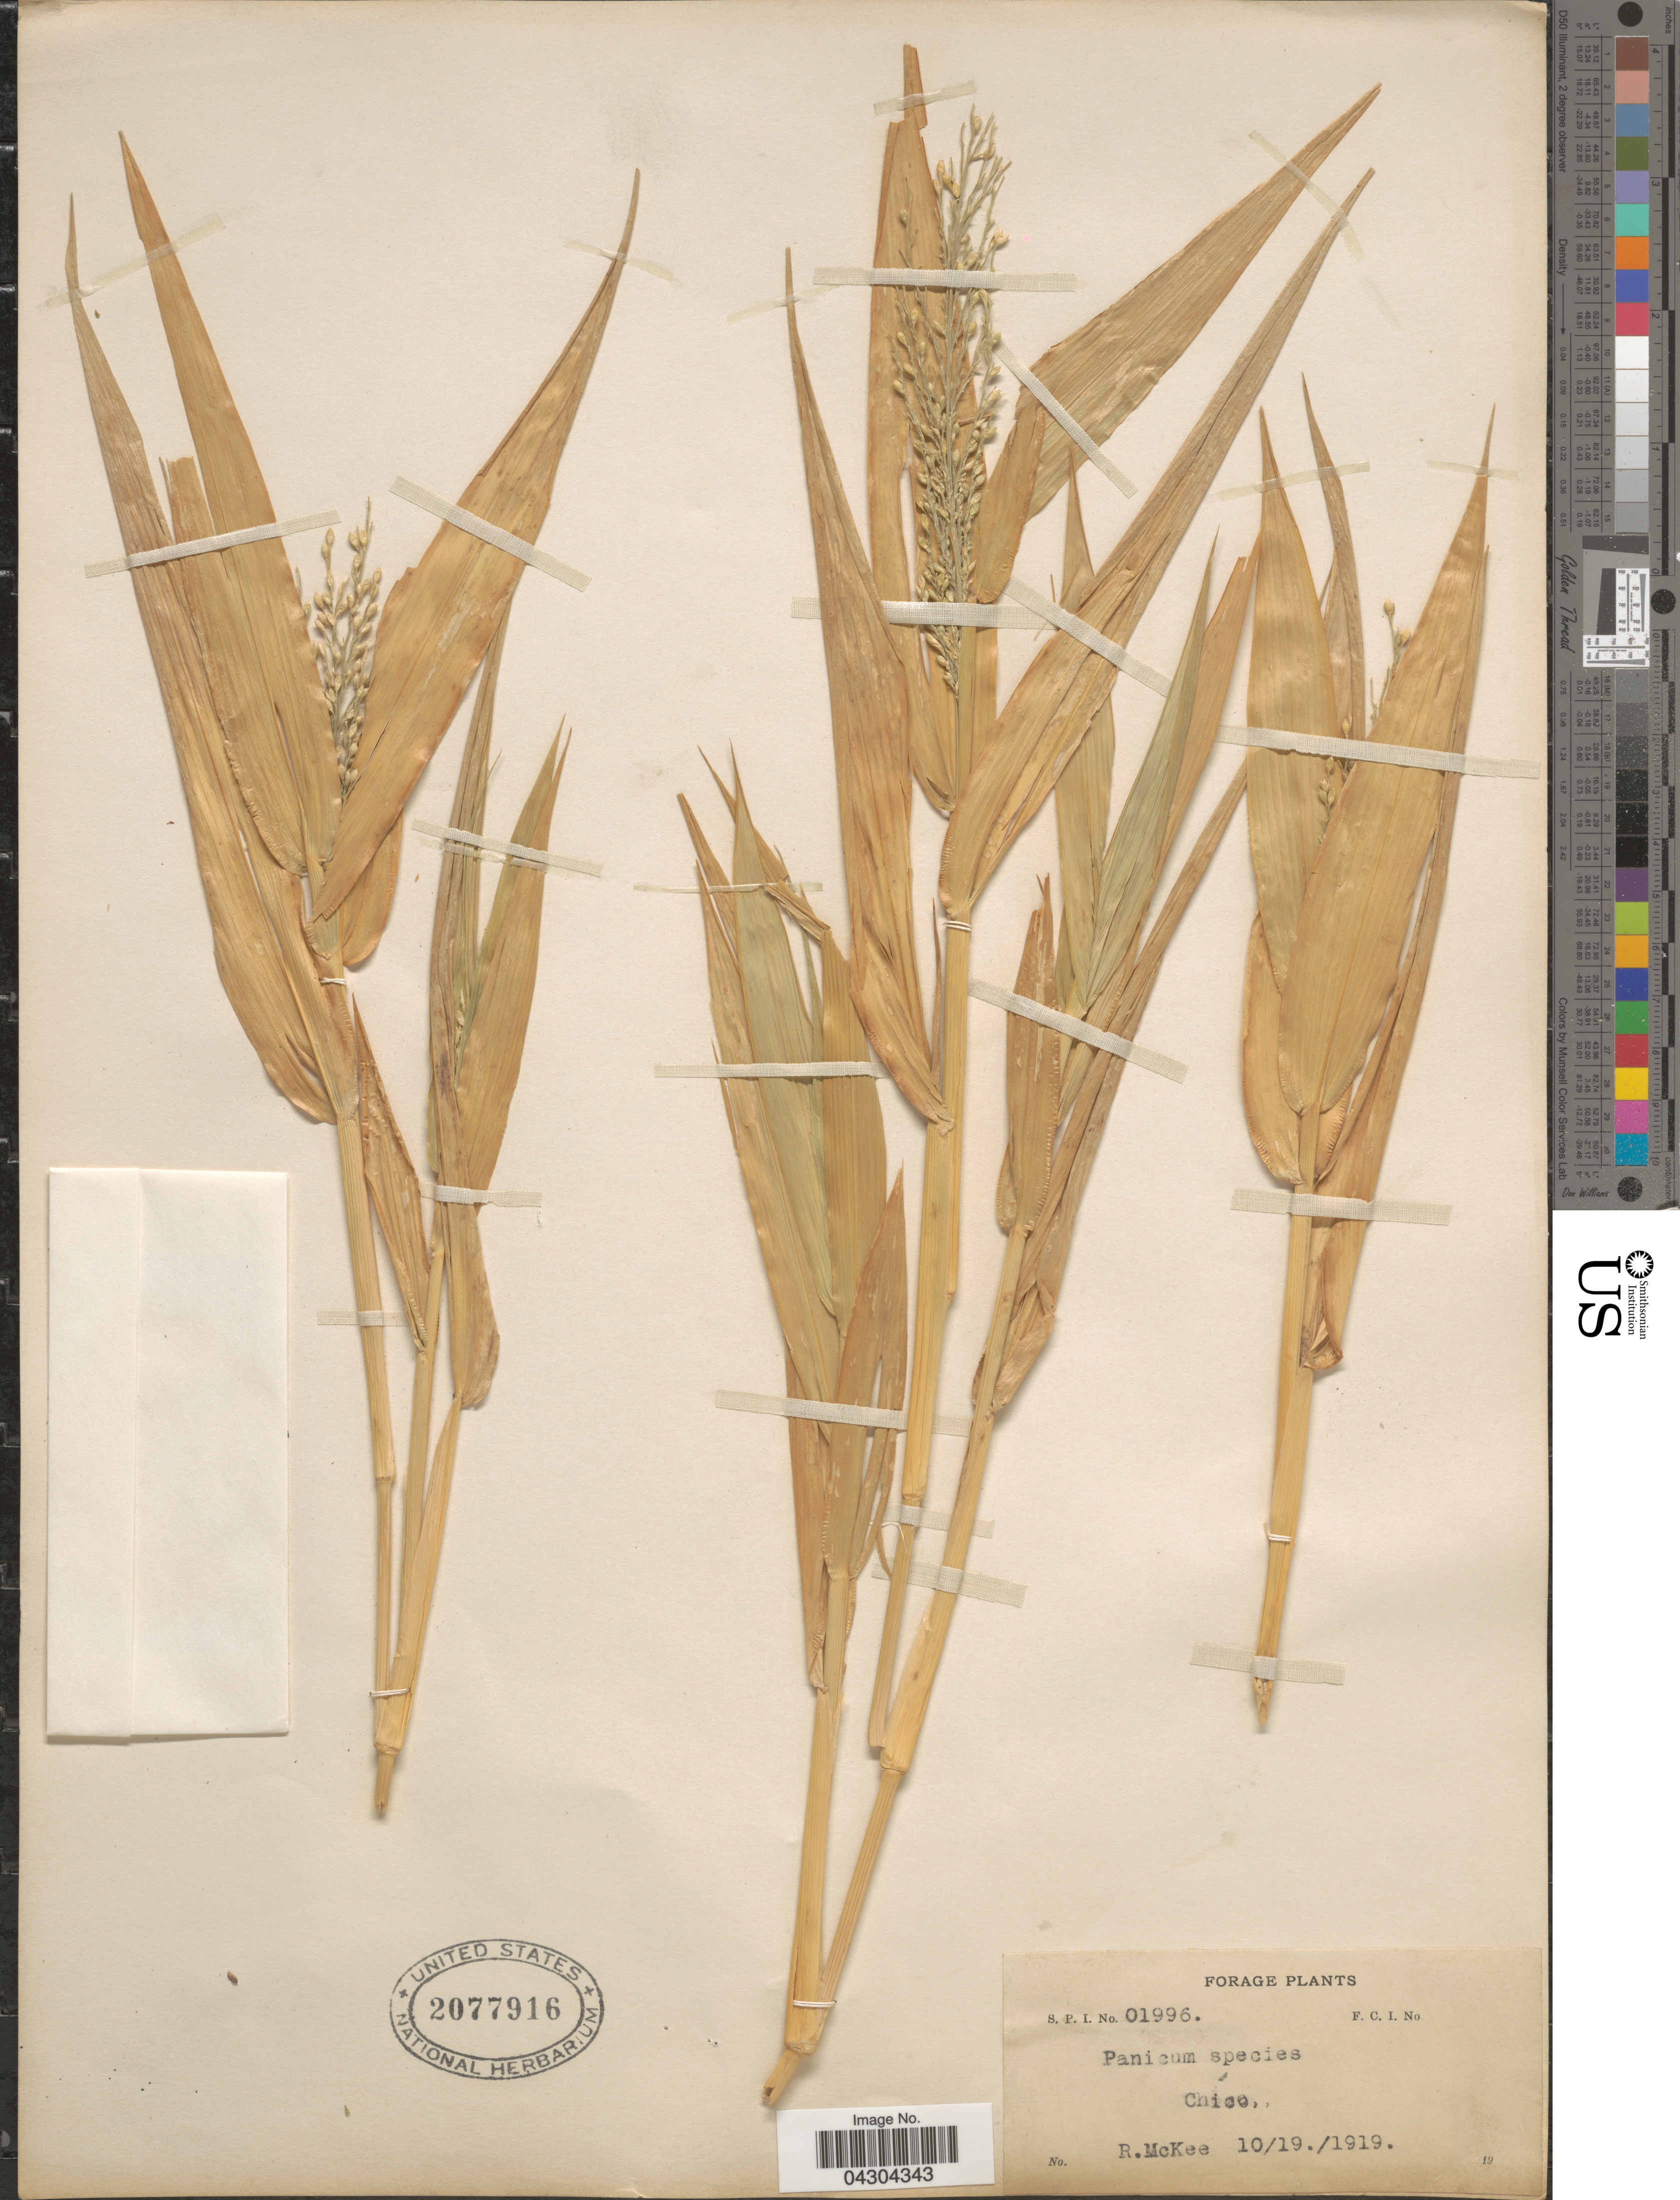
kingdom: Plantae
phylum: Tracheophyta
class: Liliopsida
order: Poales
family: Poaceae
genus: Panicum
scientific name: Panicum sp.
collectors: R. Mckee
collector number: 01996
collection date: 1919-10-19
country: United States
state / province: California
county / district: Butte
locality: Chico.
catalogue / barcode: US 2077916